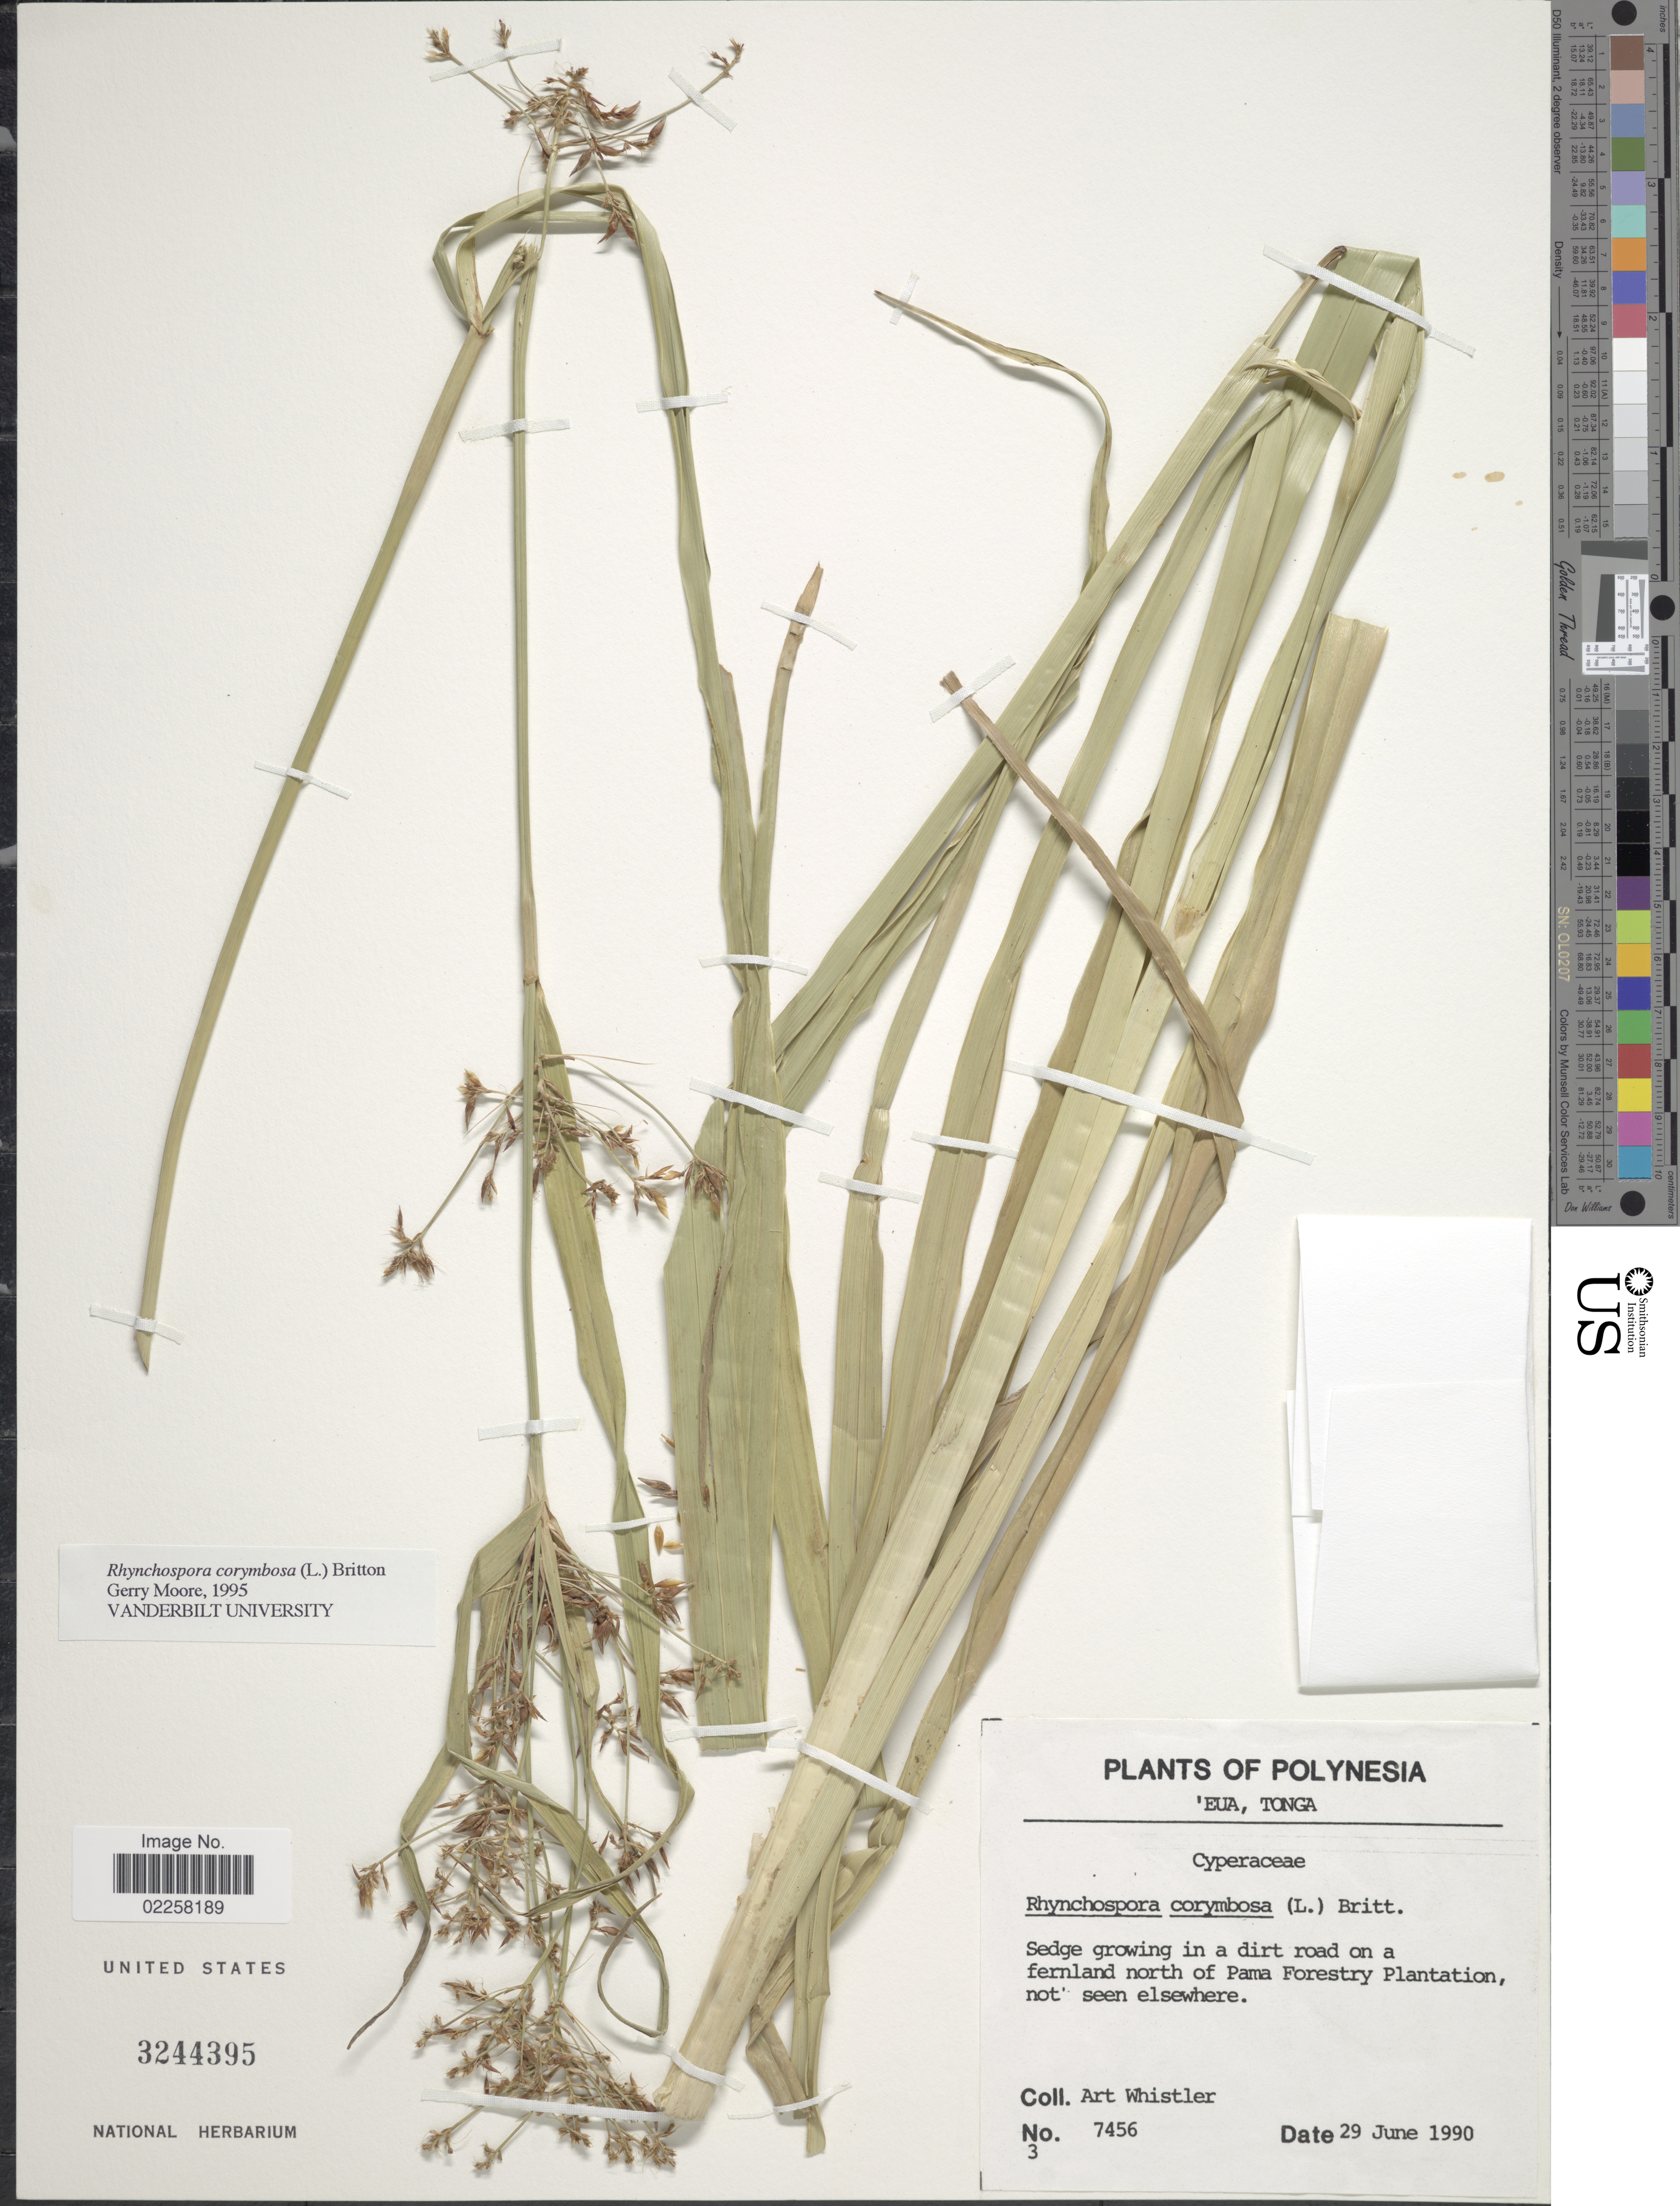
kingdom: Plantae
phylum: Tracheophyta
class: Liliopsida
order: Poales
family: Cyperaceae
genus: Rhynchospora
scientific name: Rhynchospora corymbosa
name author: (L.) Britton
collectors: A. Whistler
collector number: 7456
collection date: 1990-06-29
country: Tonga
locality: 'Eua. Sedge growing in a dirt road on a fernland north of Pama Forestry Plantation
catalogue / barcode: US 3244395